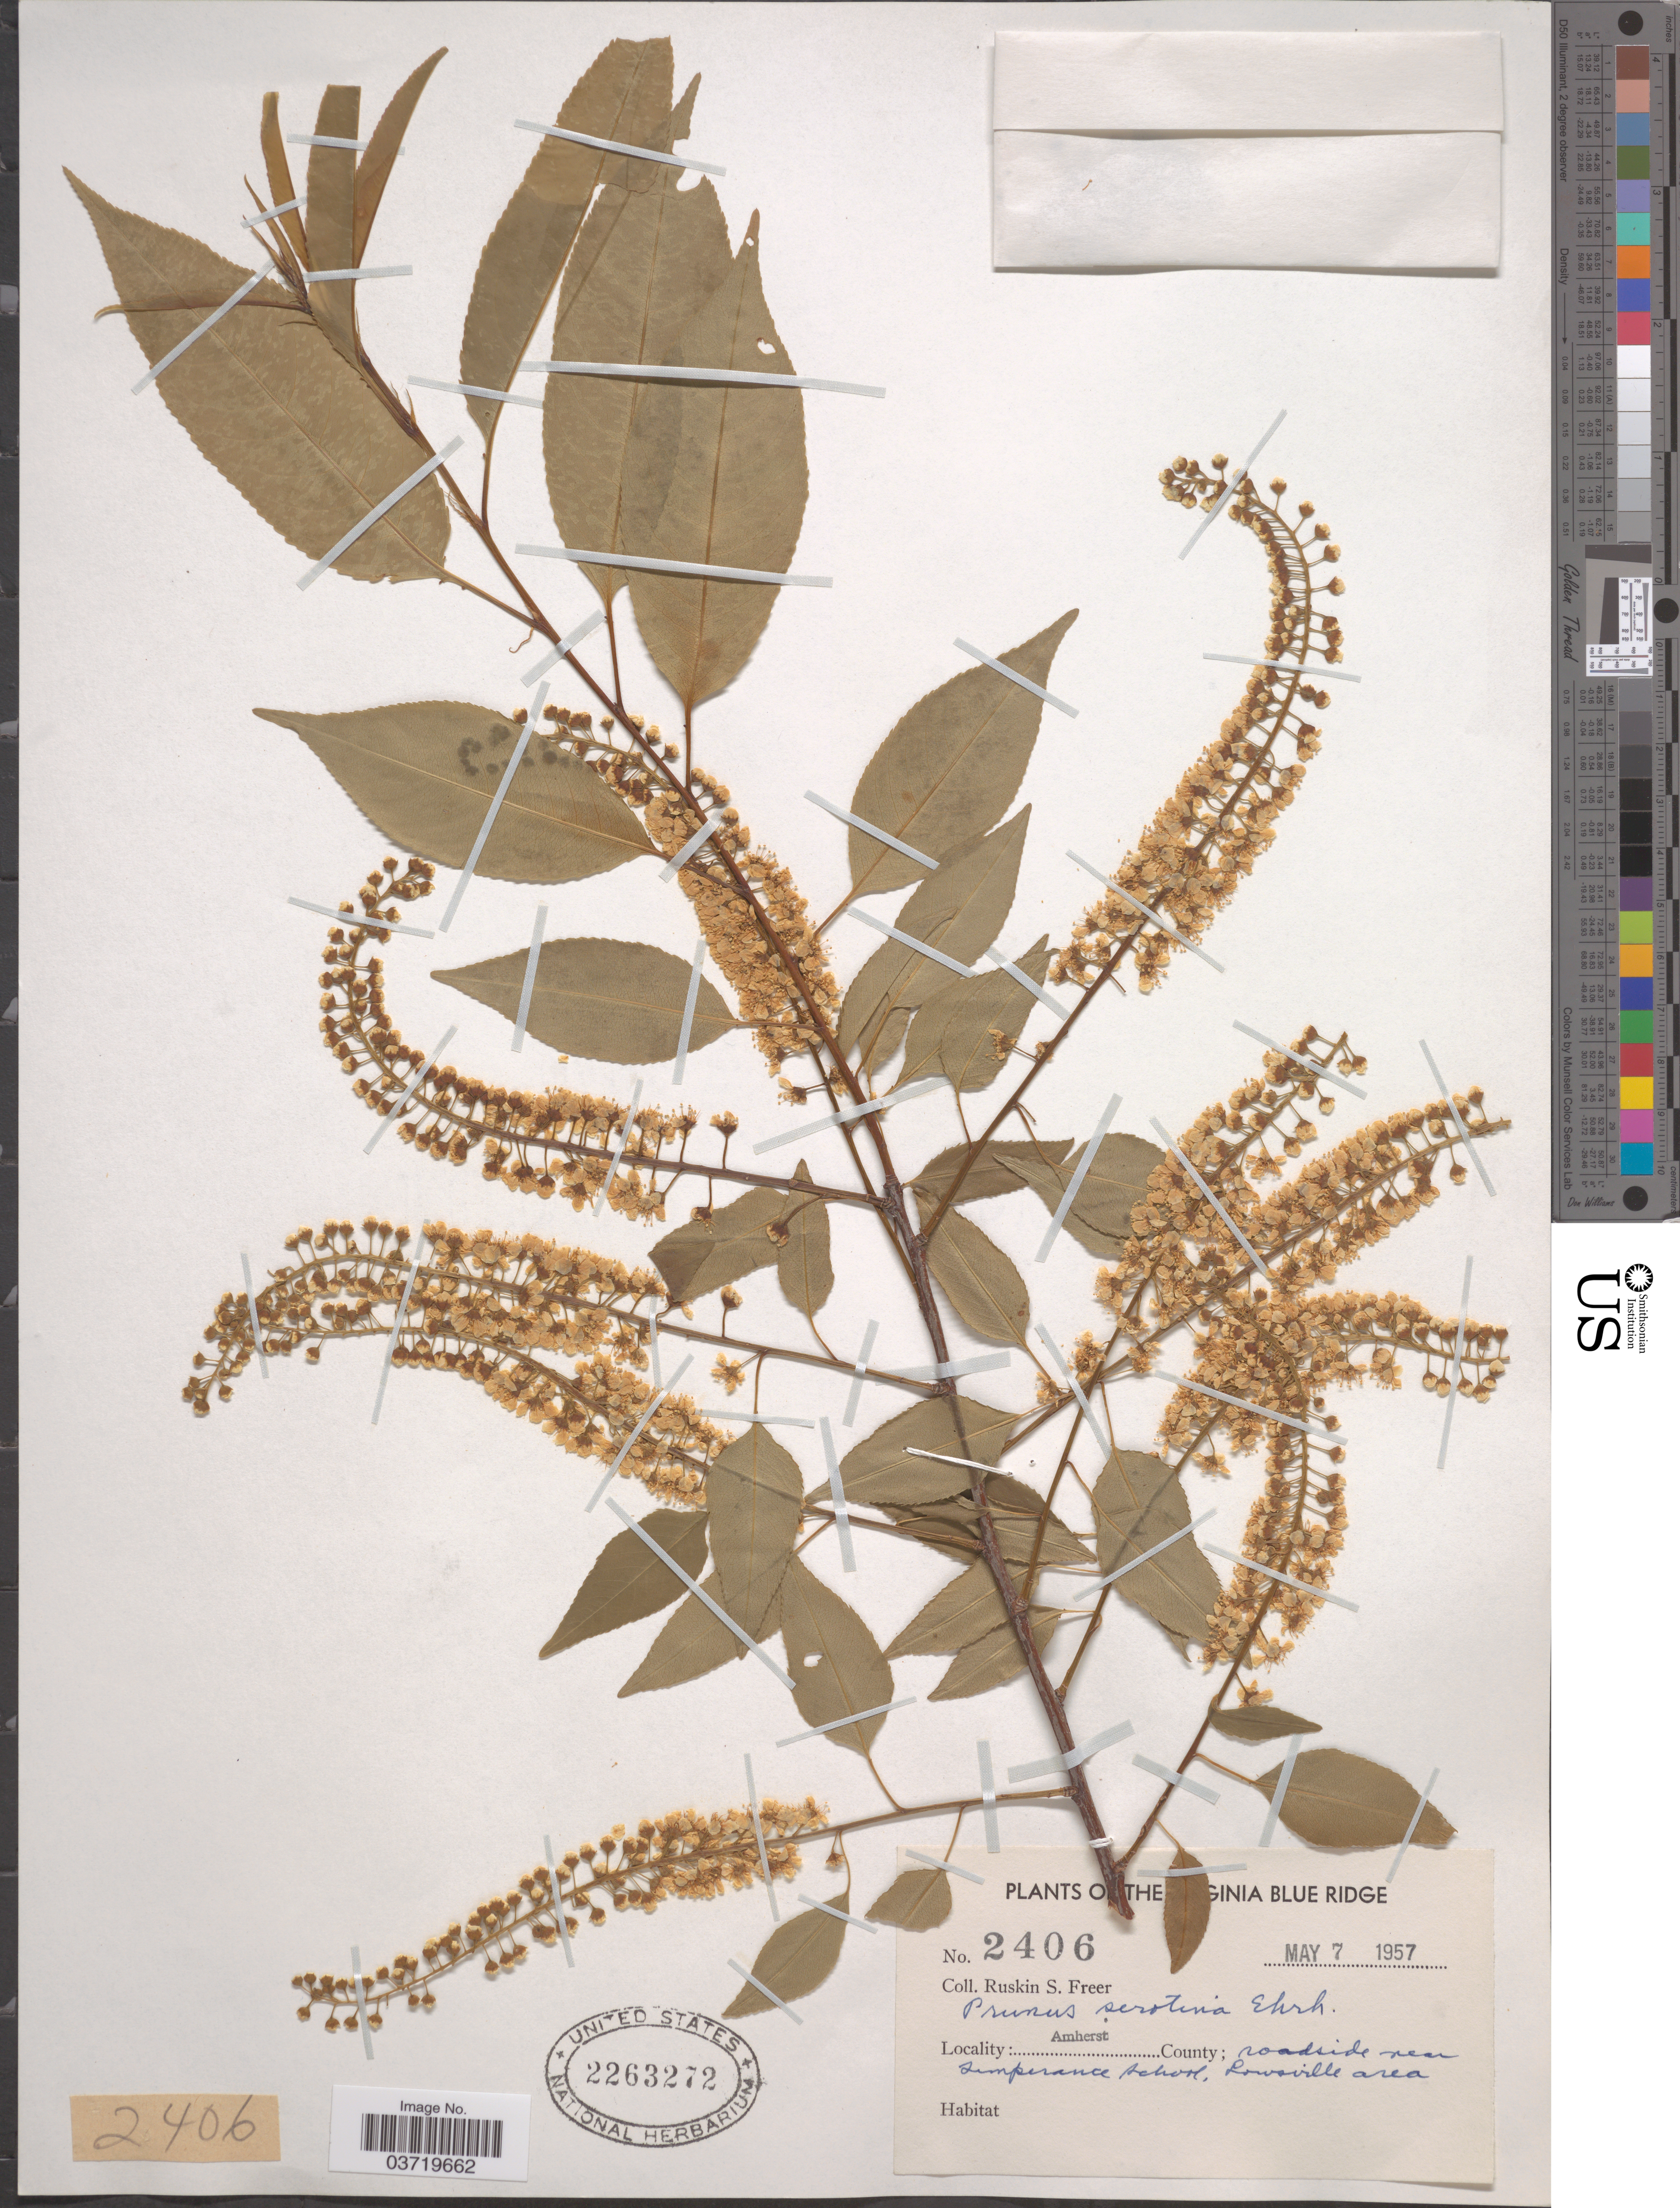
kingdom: Plantae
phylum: Tracheophyta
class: Magnoliopsida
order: Rosales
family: Rosaceae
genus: Prunus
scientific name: Prunus serotina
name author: Ehrh.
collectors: R. Freer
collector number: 2406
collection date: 1957-05-07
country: United States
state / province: Virginia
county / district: Amherst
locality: The Virginia Blue Ridge. Amherst County; roadside near Temperance School, Lowsville area.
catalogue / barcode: US 2263272